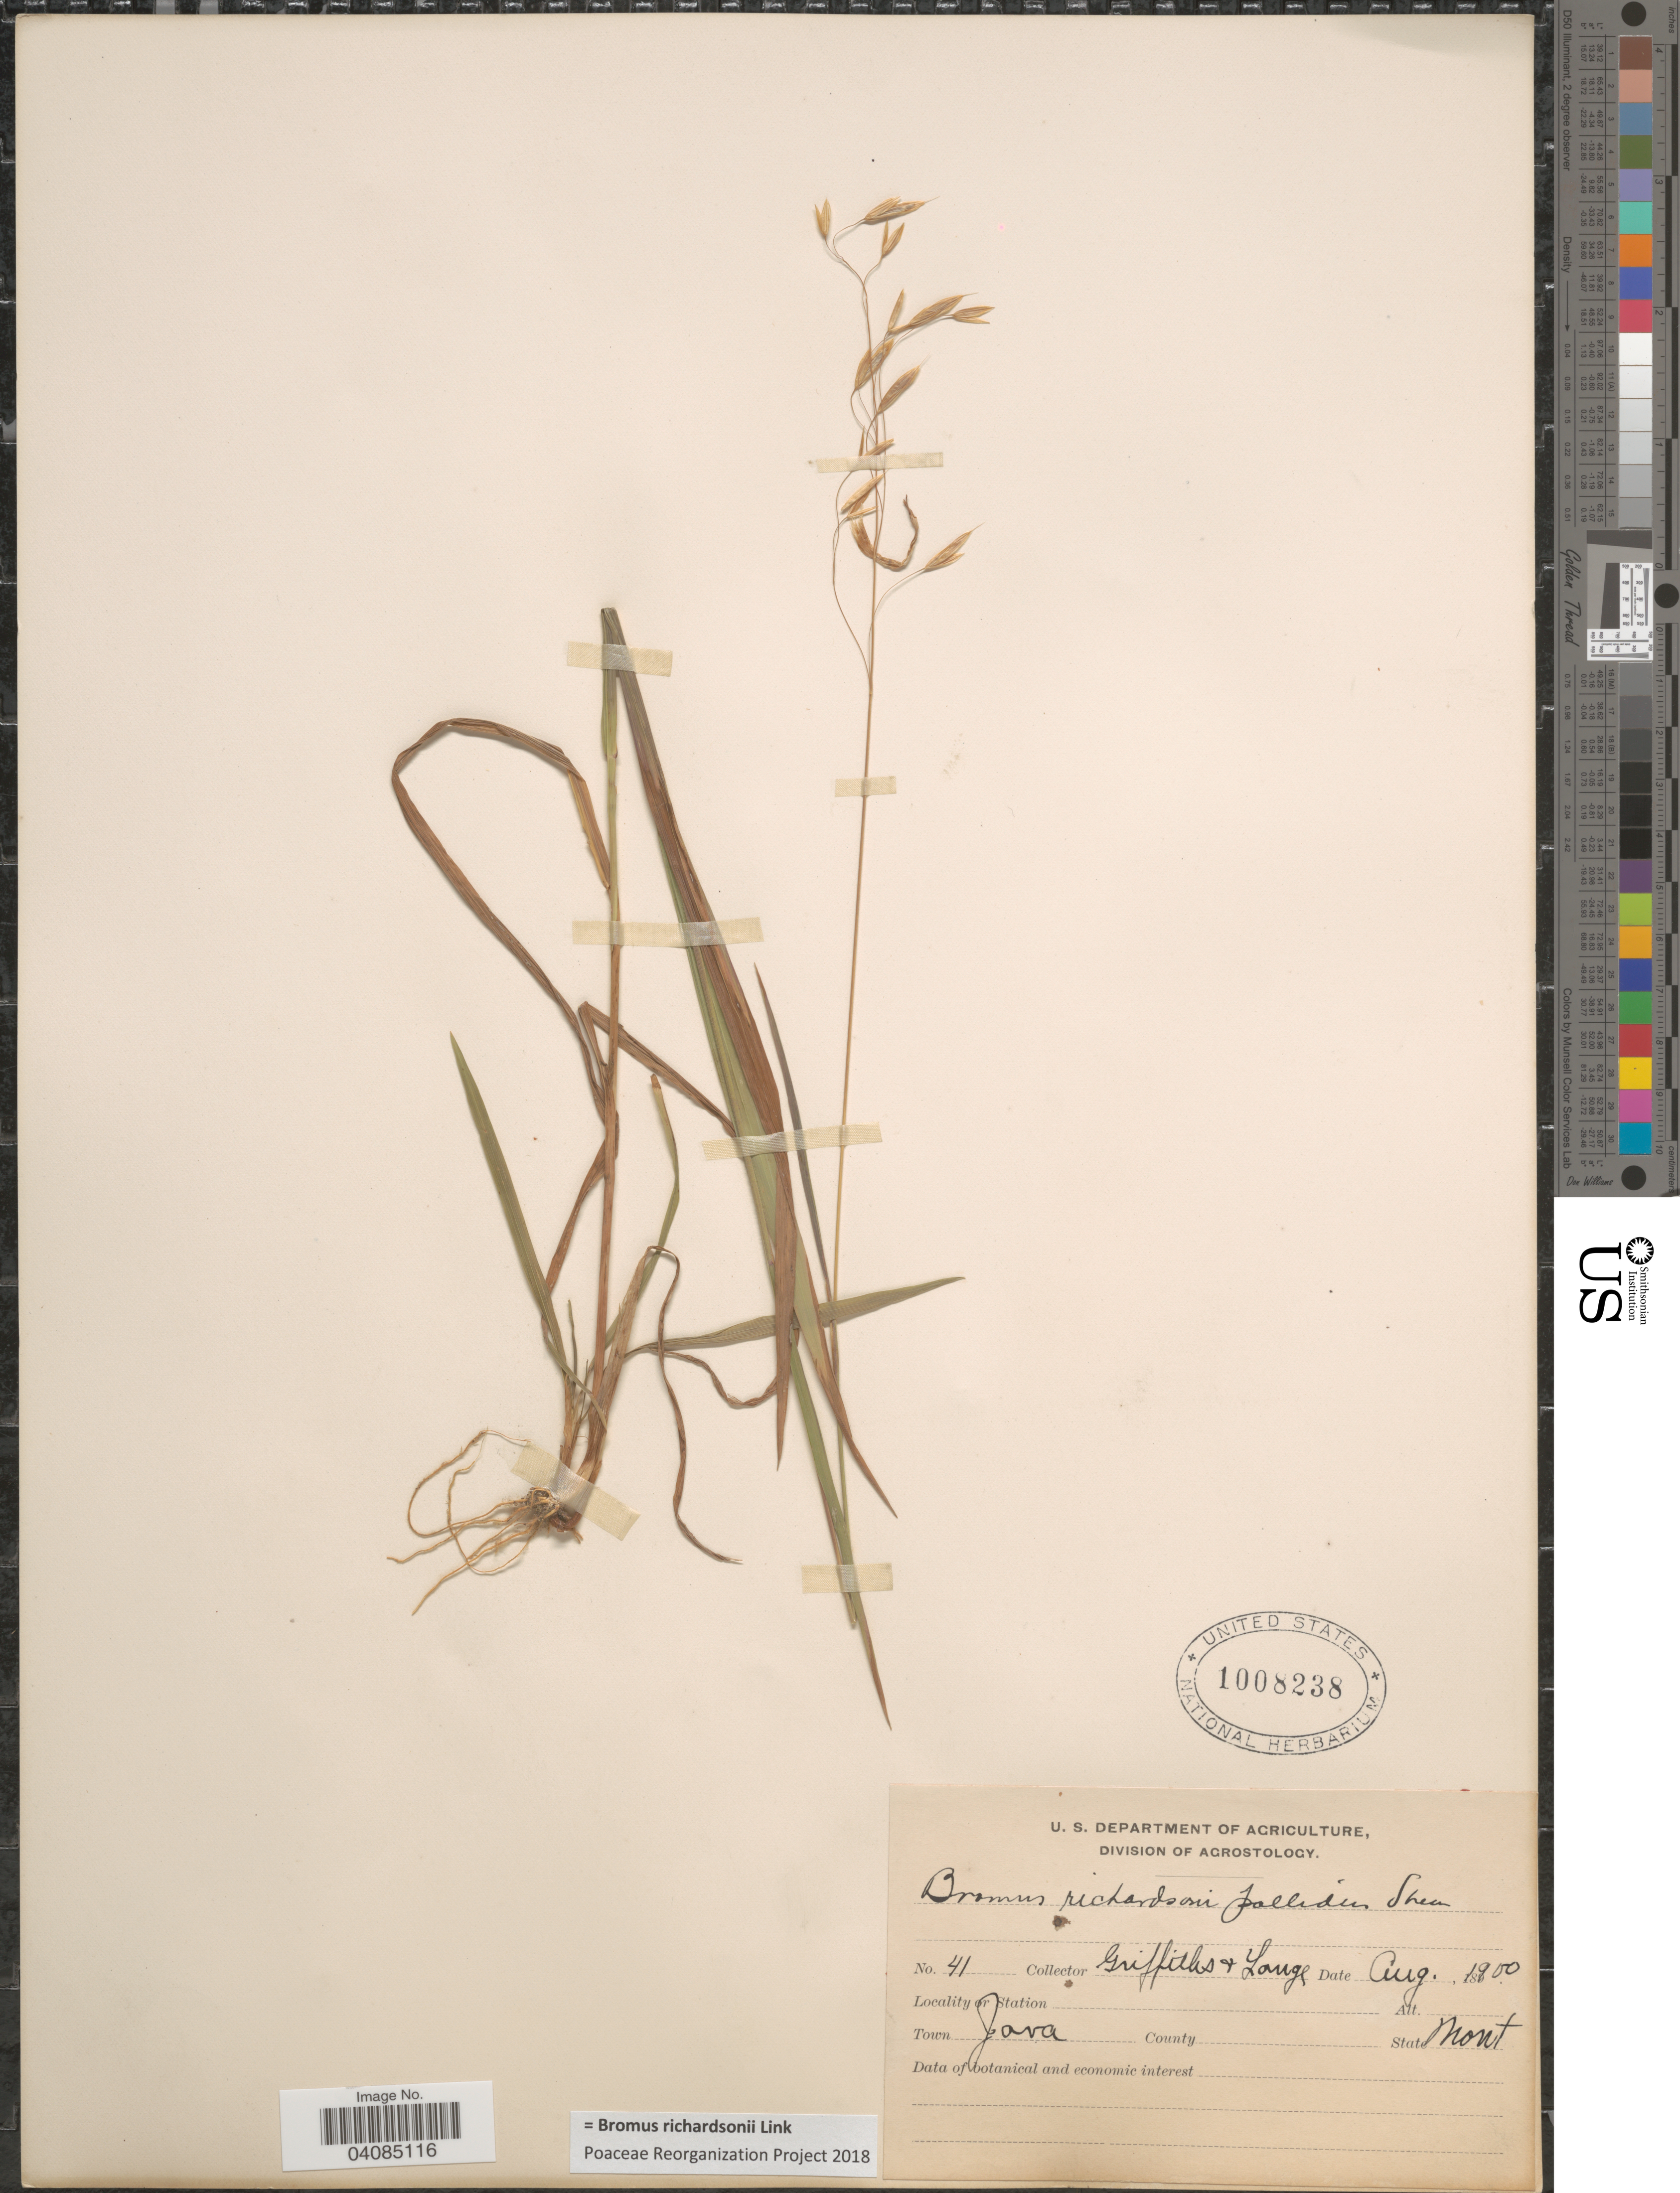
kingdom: Plantae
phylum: Tracheophyta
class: Liliopsida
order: Poales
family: Poaceae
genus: Bromus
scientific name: Bromus richardsonii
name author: Link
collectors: -- Griffiths & -- Lange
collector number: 41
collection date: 1900-08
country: United States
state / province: Montana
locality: Town Java.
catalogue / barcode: US 1008238